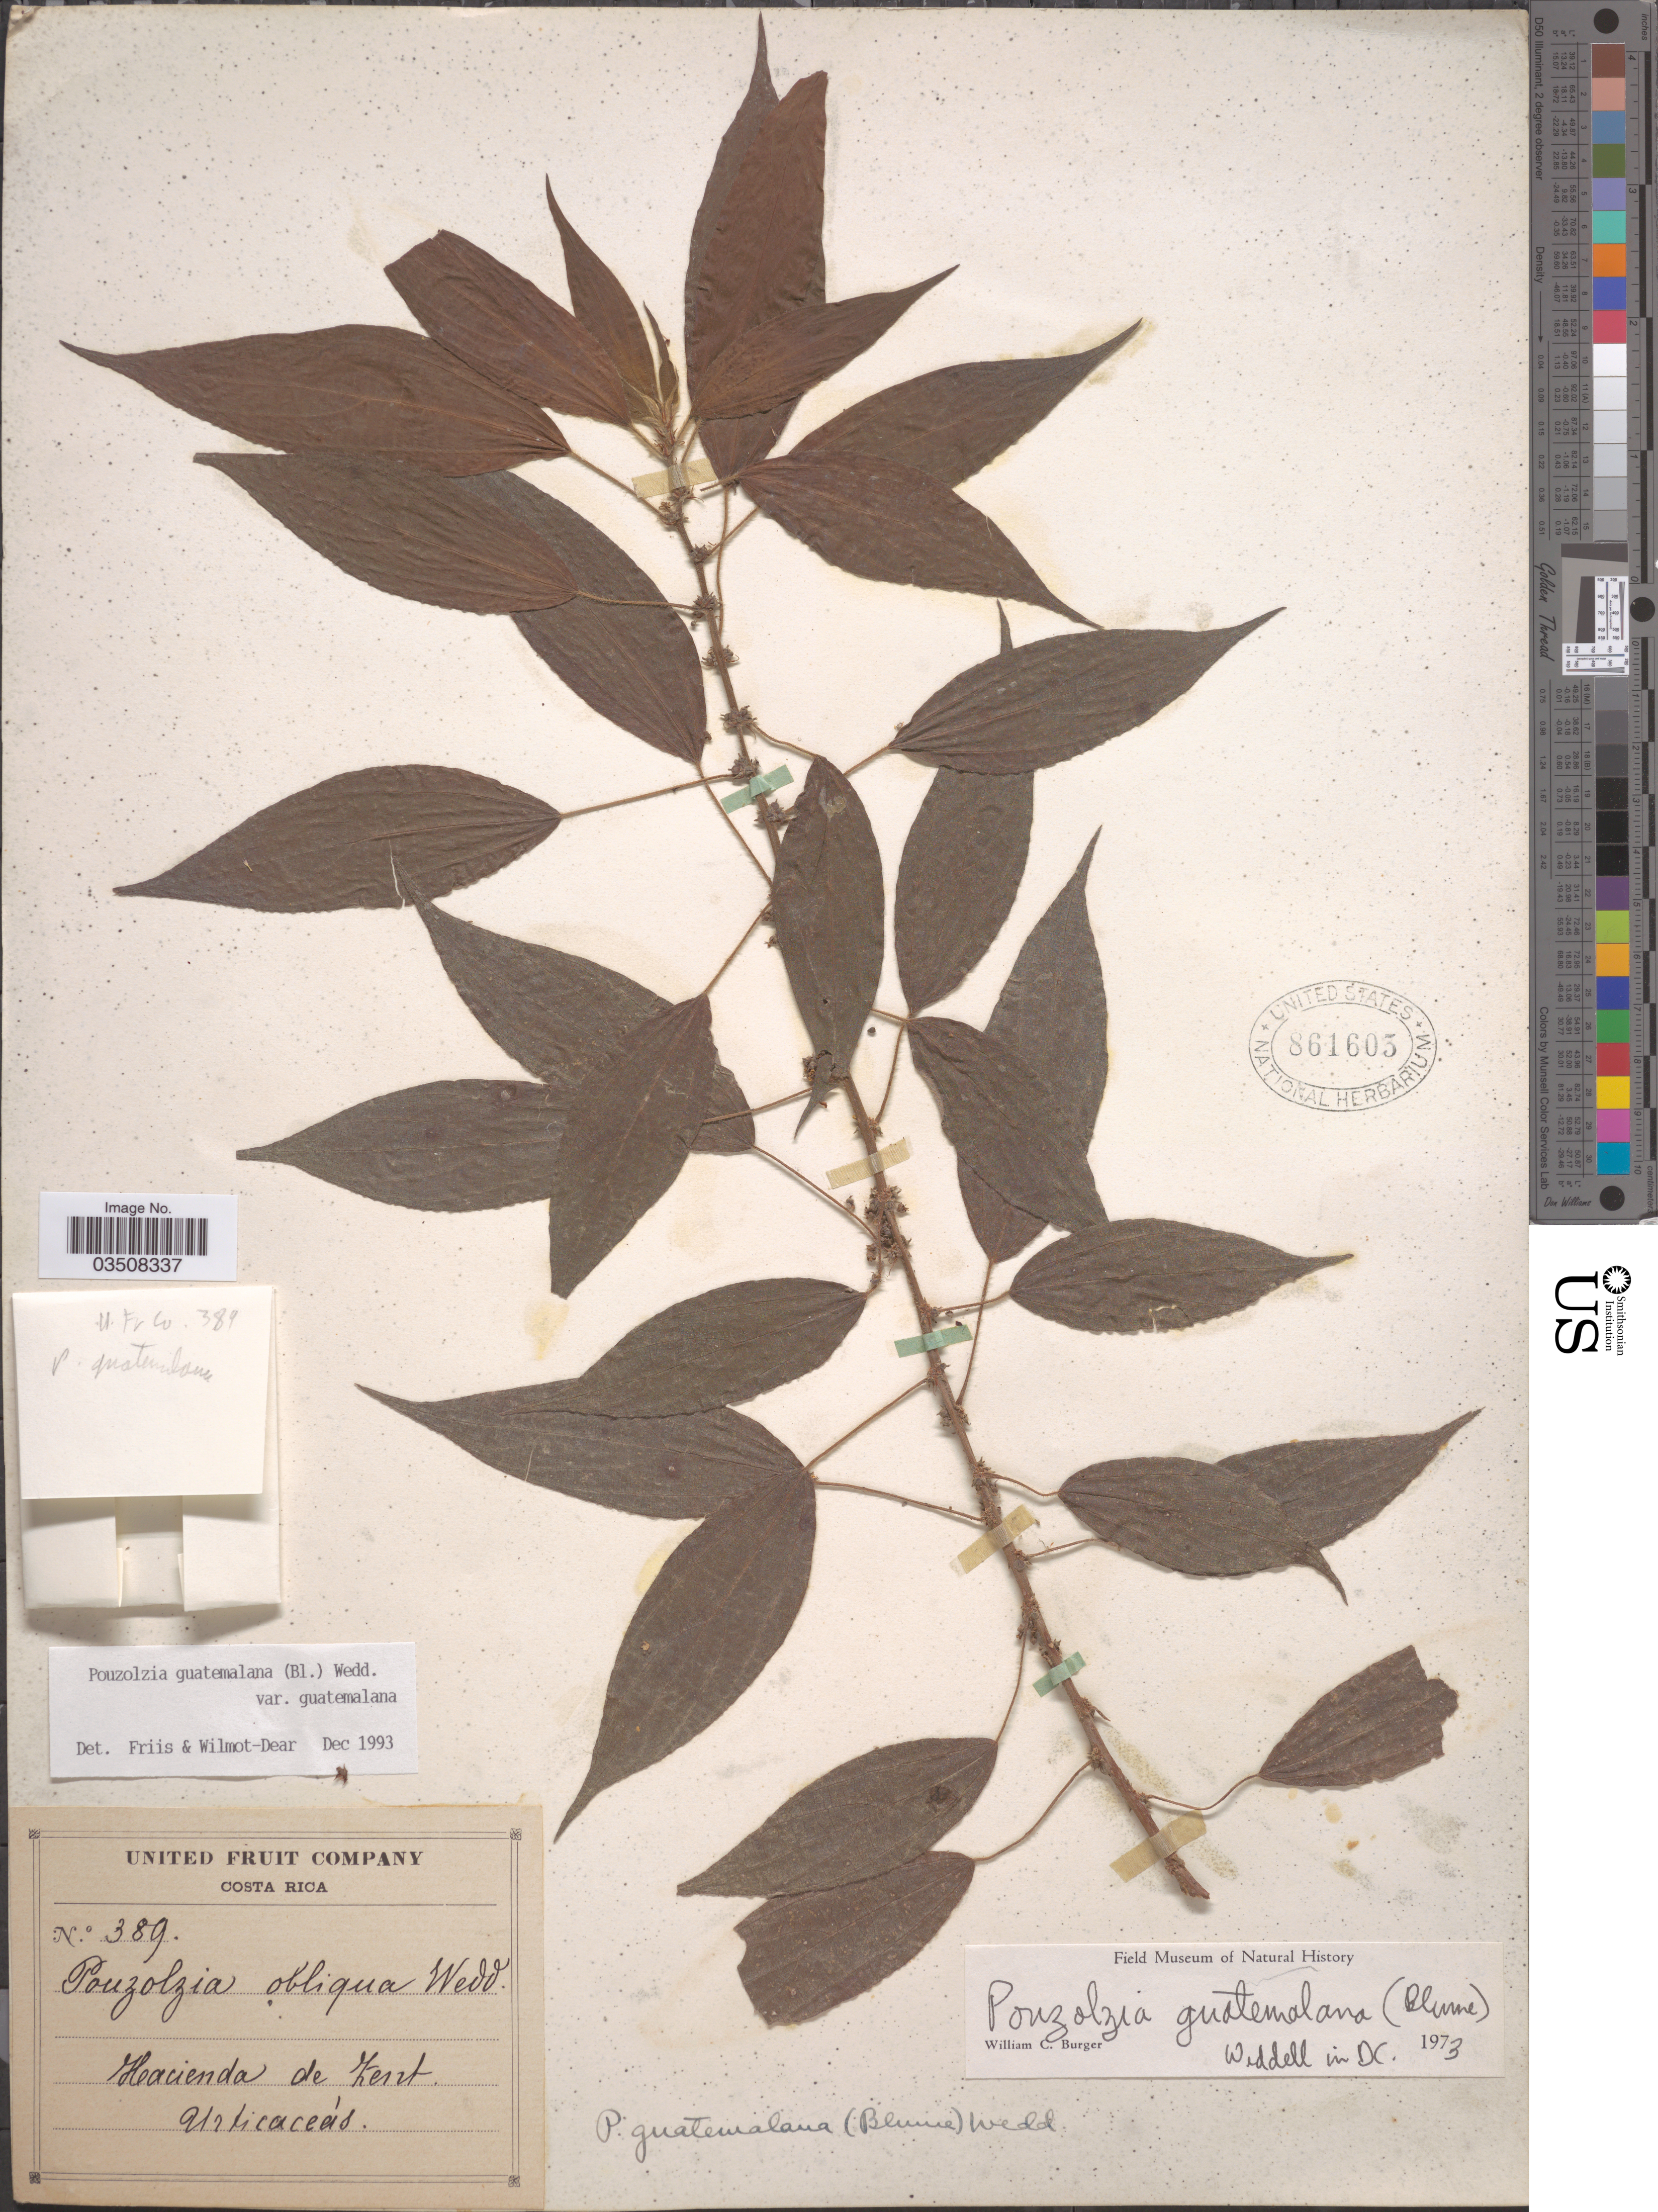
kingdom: Plantae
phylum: Tracheophyta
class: Magnoliopsida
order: Rosales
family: Urticaceae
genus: Pouzolzia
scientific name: Pouzolzia guatemalana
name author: (Blume) Wedd.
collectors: United Fruit Company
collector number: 389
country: Costa Rica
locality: Hacienda de Zent.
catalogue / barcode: US 861603